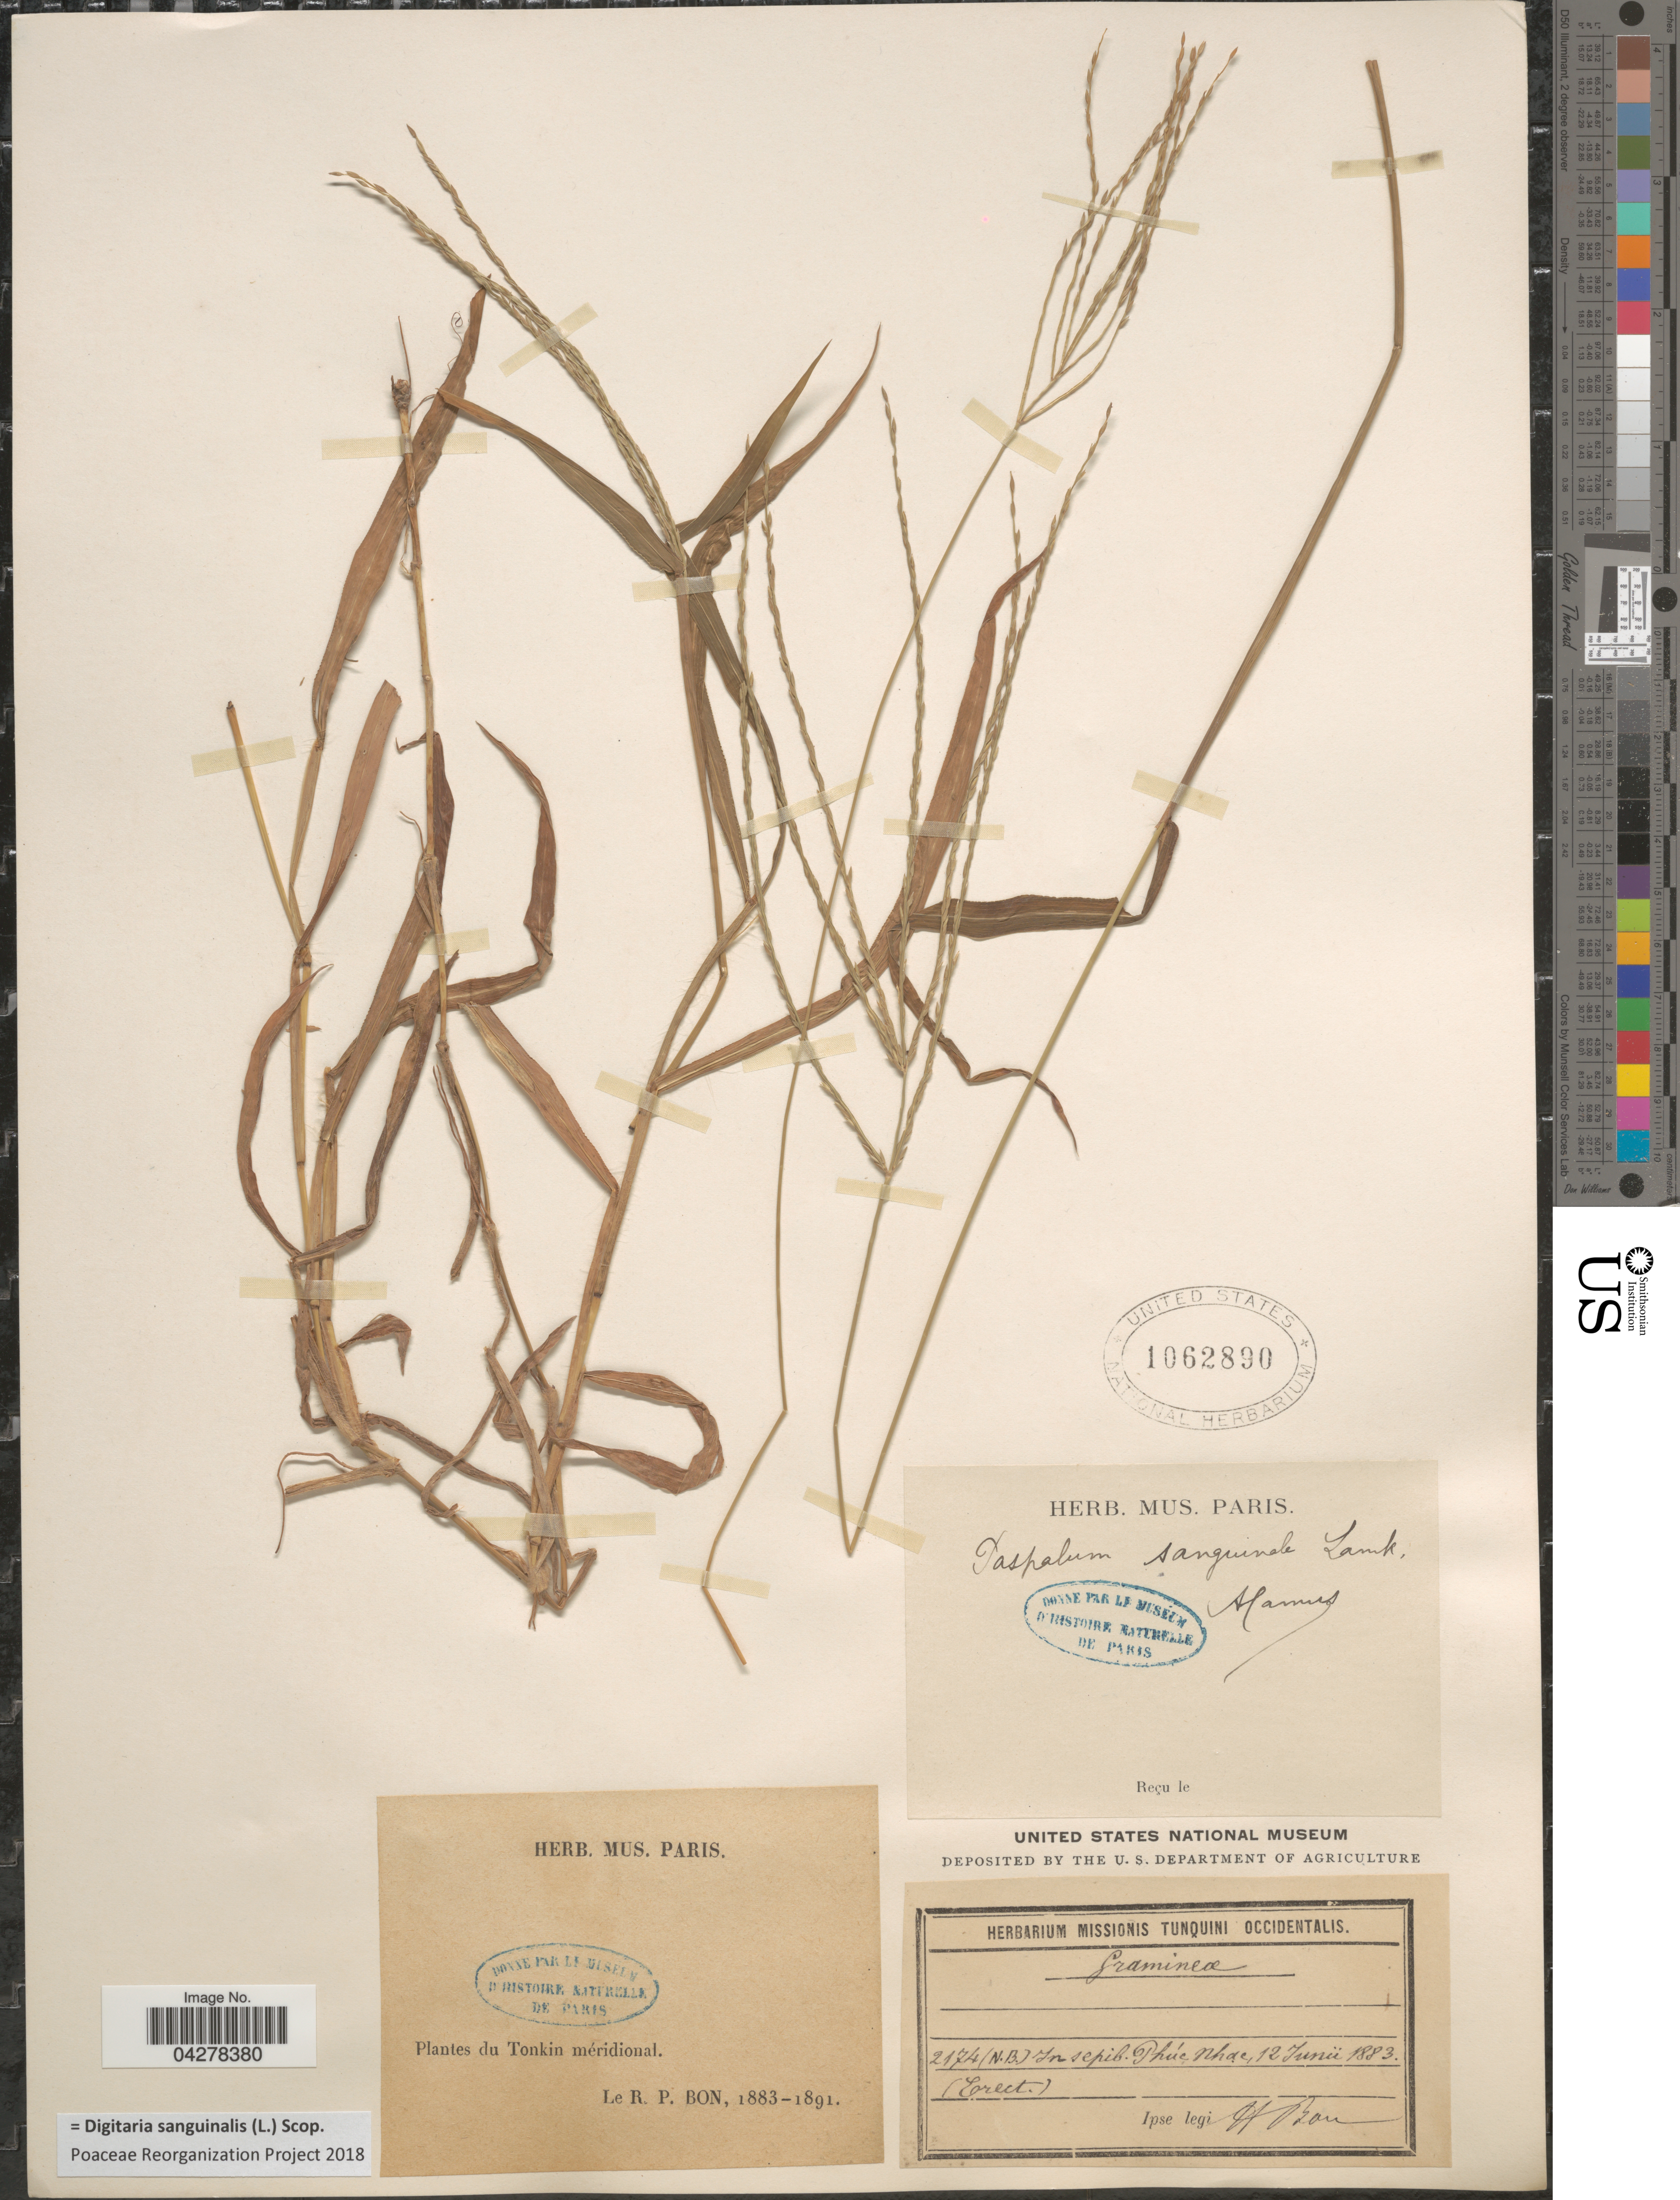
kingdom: Plantae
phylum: Tracheophyta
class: Liliopsida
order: Poales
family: Poaceae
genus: Digitaria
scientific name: Digitaria sanguinalis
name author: (L.) Scop.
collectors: R. Bon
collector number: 2174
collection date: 1883-06-12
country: Vietnam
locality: Tonkin méridional. Missionis Tunquini Occidentalis. In sepib. Phúc Nhac.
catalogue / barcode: US 1062890